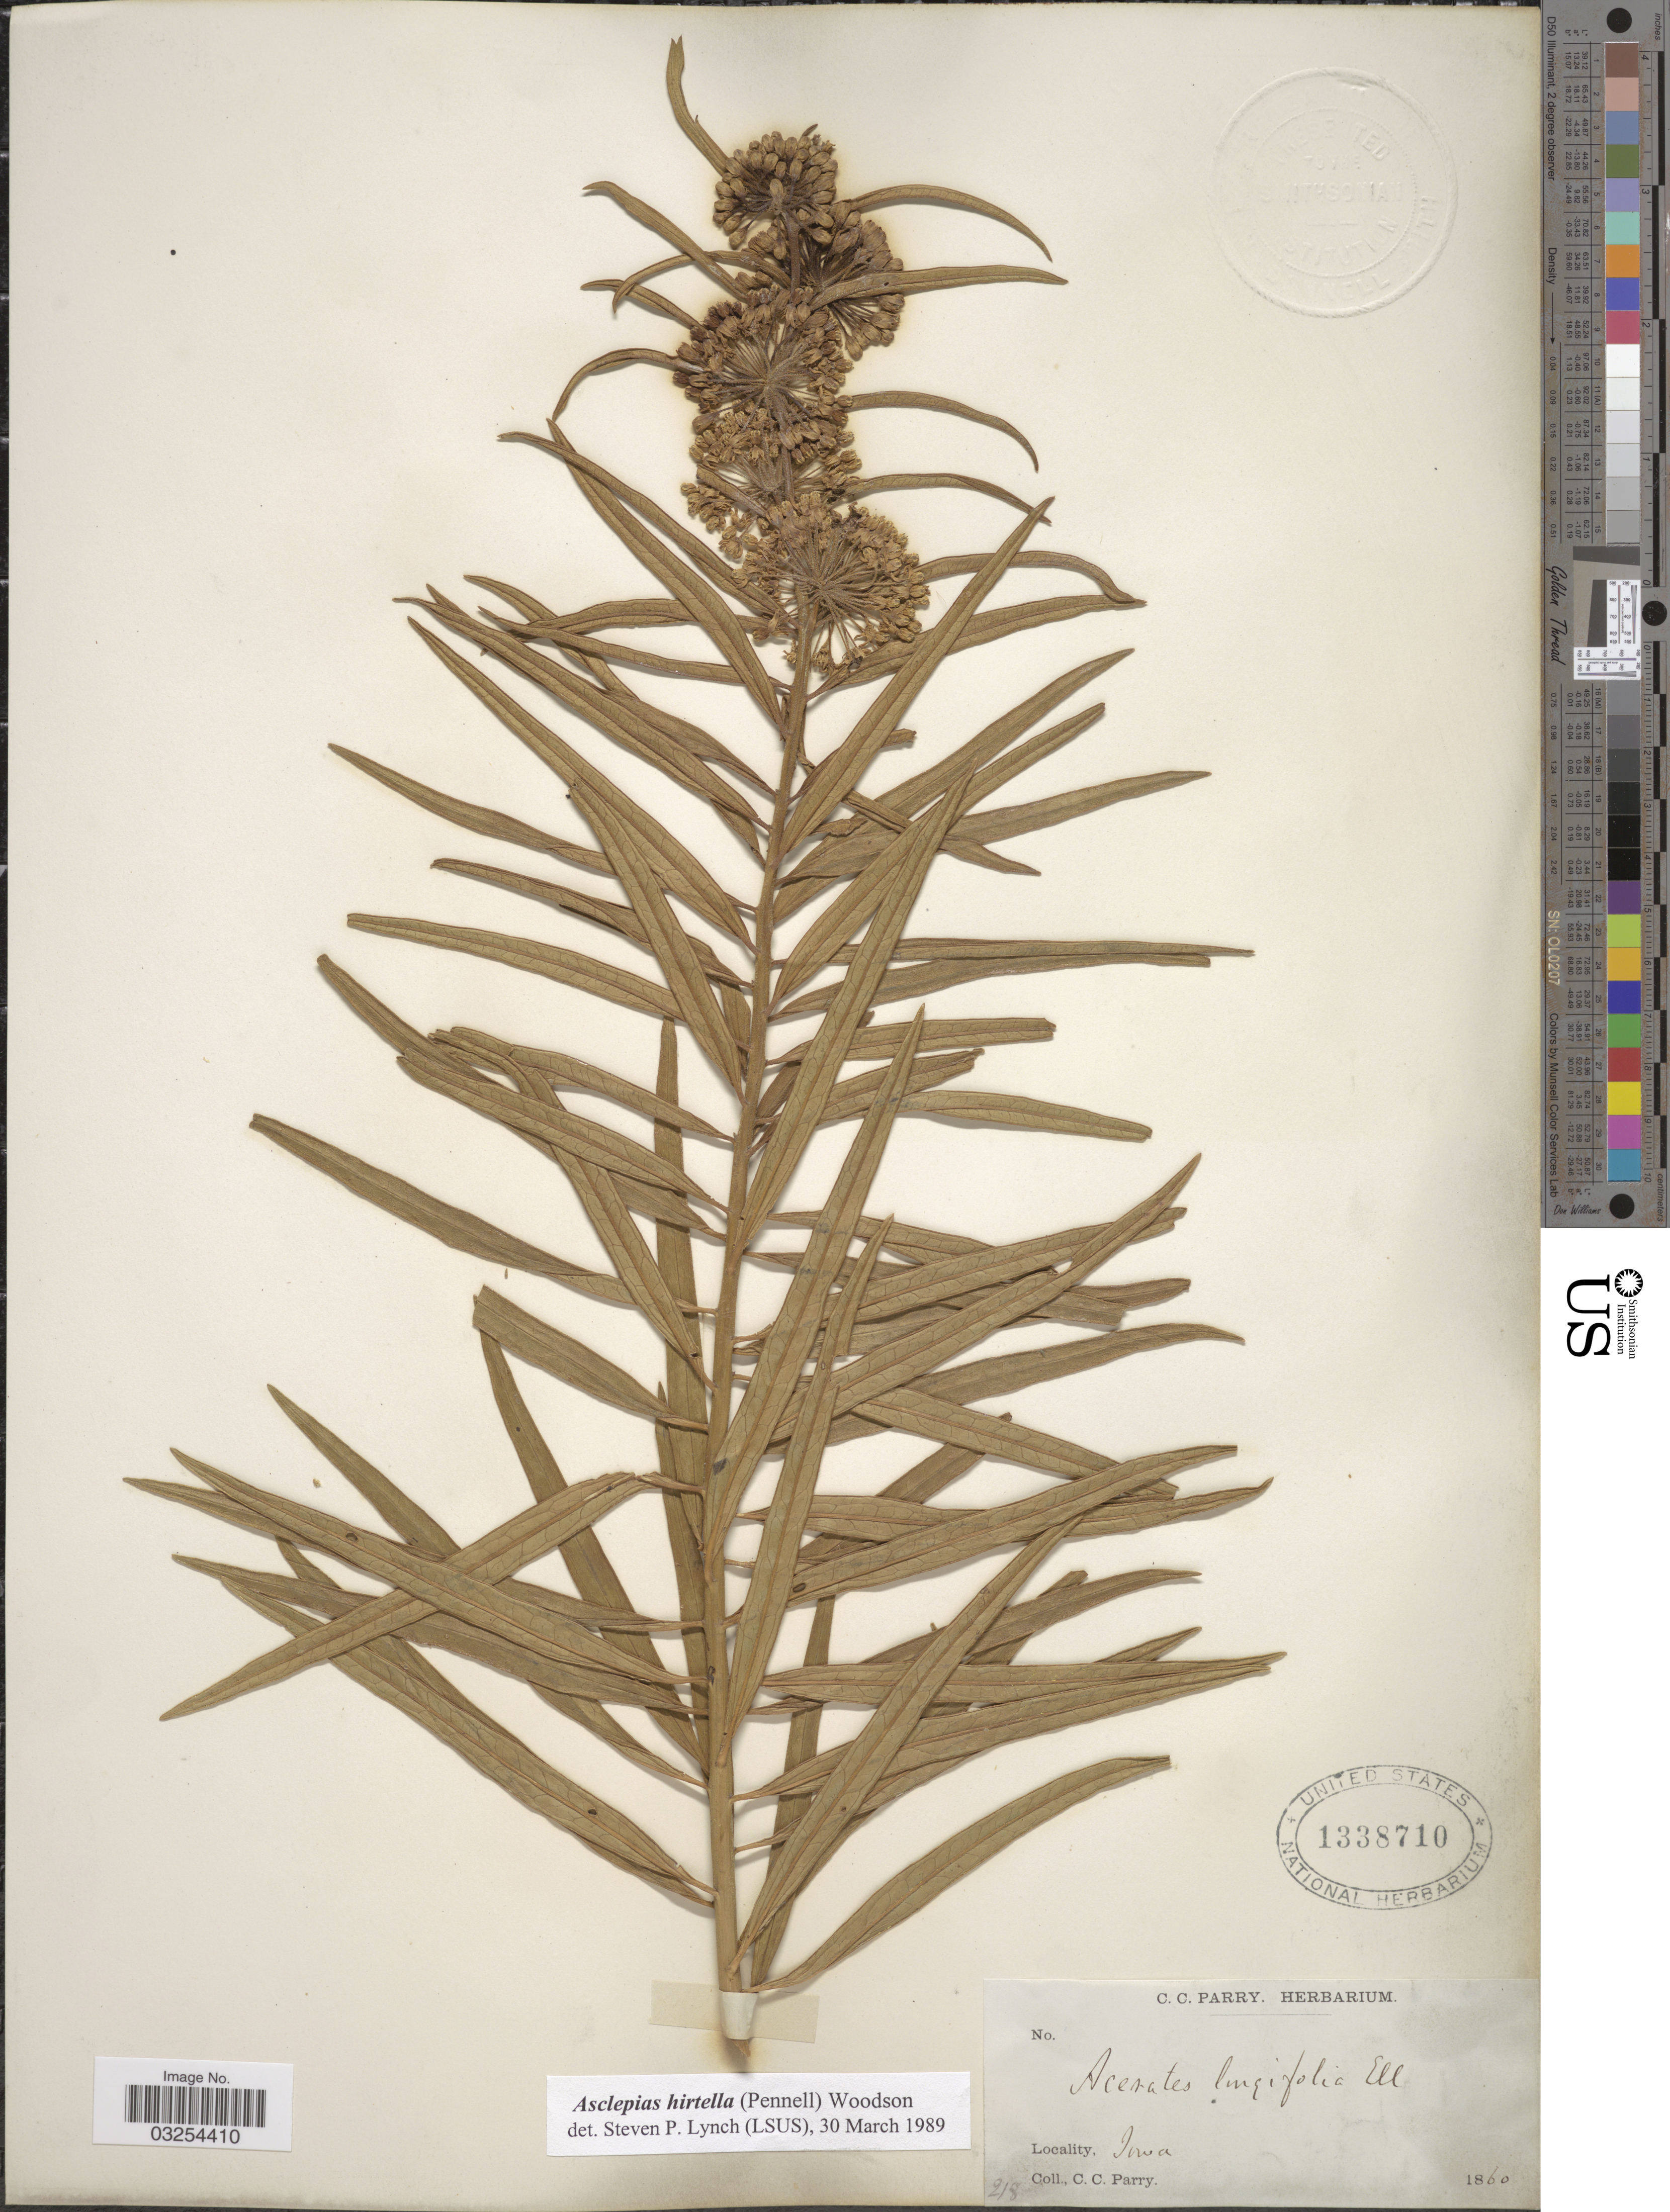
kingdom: Plantae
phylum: Tracheophyta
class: Magnoliopsida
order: Gentianales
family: Apocynaceae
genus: Asclepias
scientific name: Asclepias hirtella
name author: (Pennell) Woodson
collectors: C. C. Parry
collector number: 218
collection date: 1860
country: United States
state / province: Iowa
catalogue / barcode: US 1338710